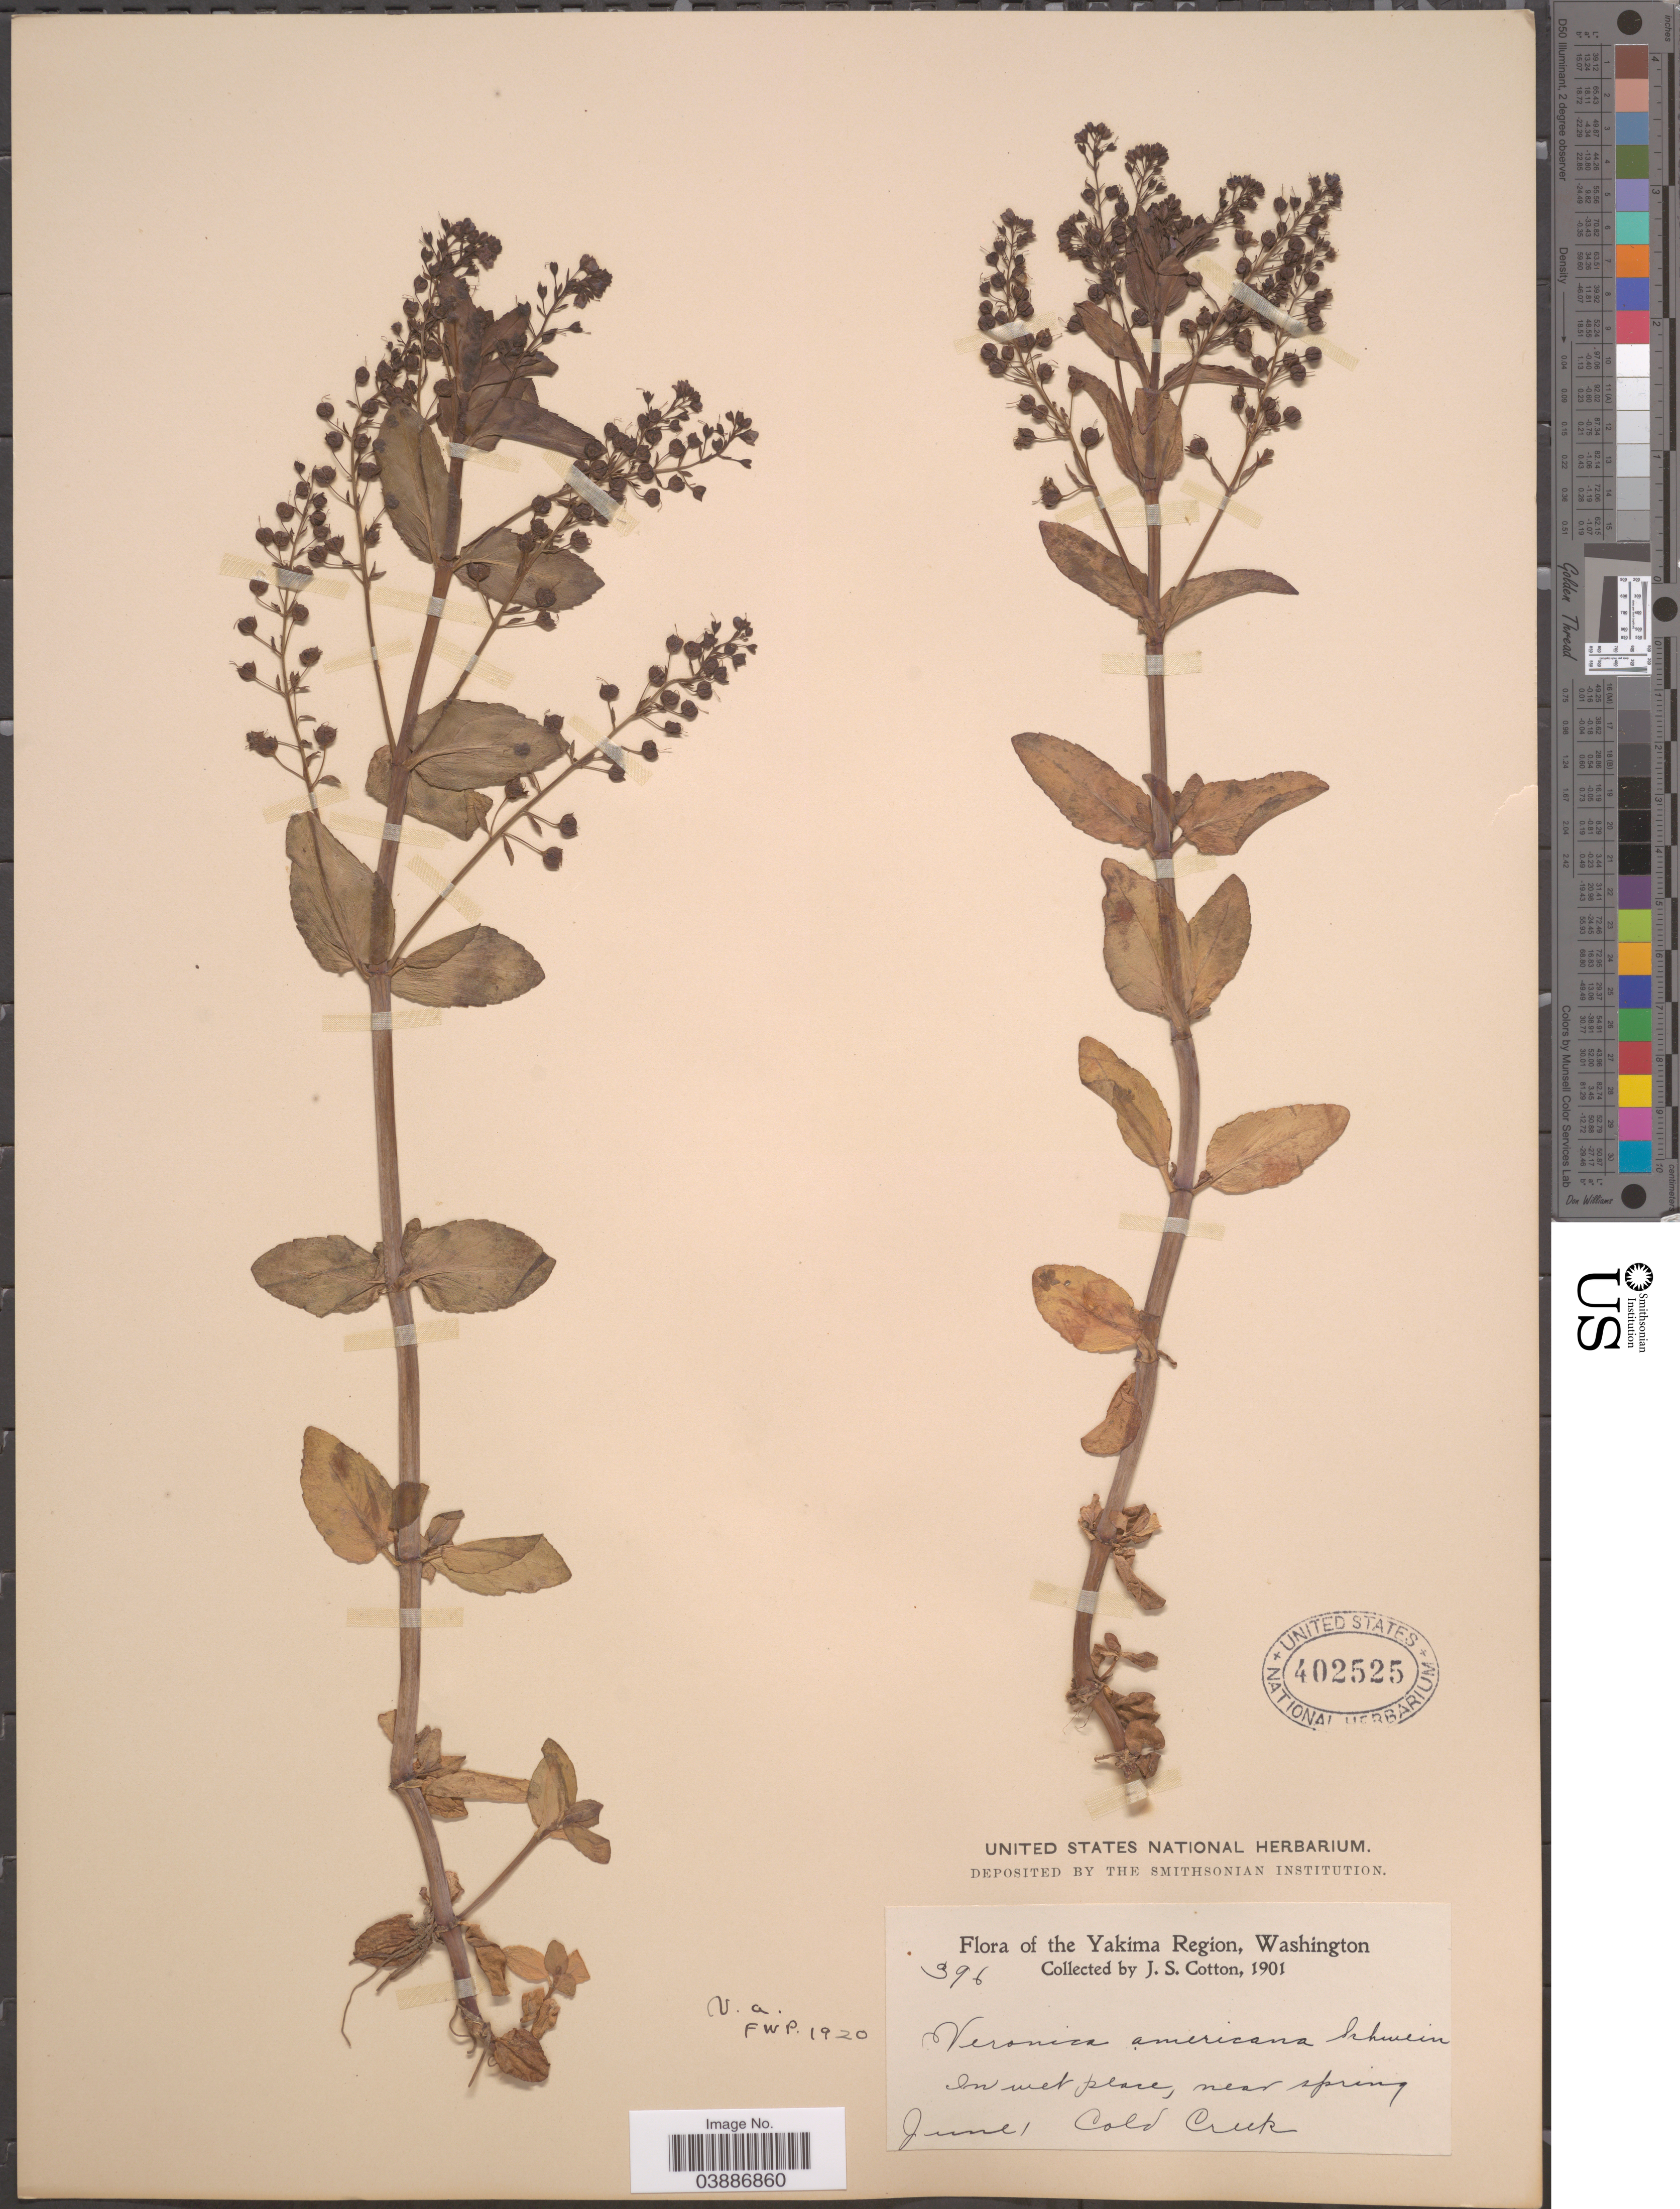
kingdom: Plantae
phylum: Tracheophyta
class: Magnoliopsida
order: Lamiales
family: Plantaginaceae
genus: Veronica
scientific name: Veronica americana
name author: Schwein. ex Benth.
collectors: J. S. Cotton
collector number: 396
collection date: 1901-06-01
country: United States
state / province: Washington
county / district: Yakima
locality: The Yakima Region. Cold Creek.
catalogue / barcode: US 402525